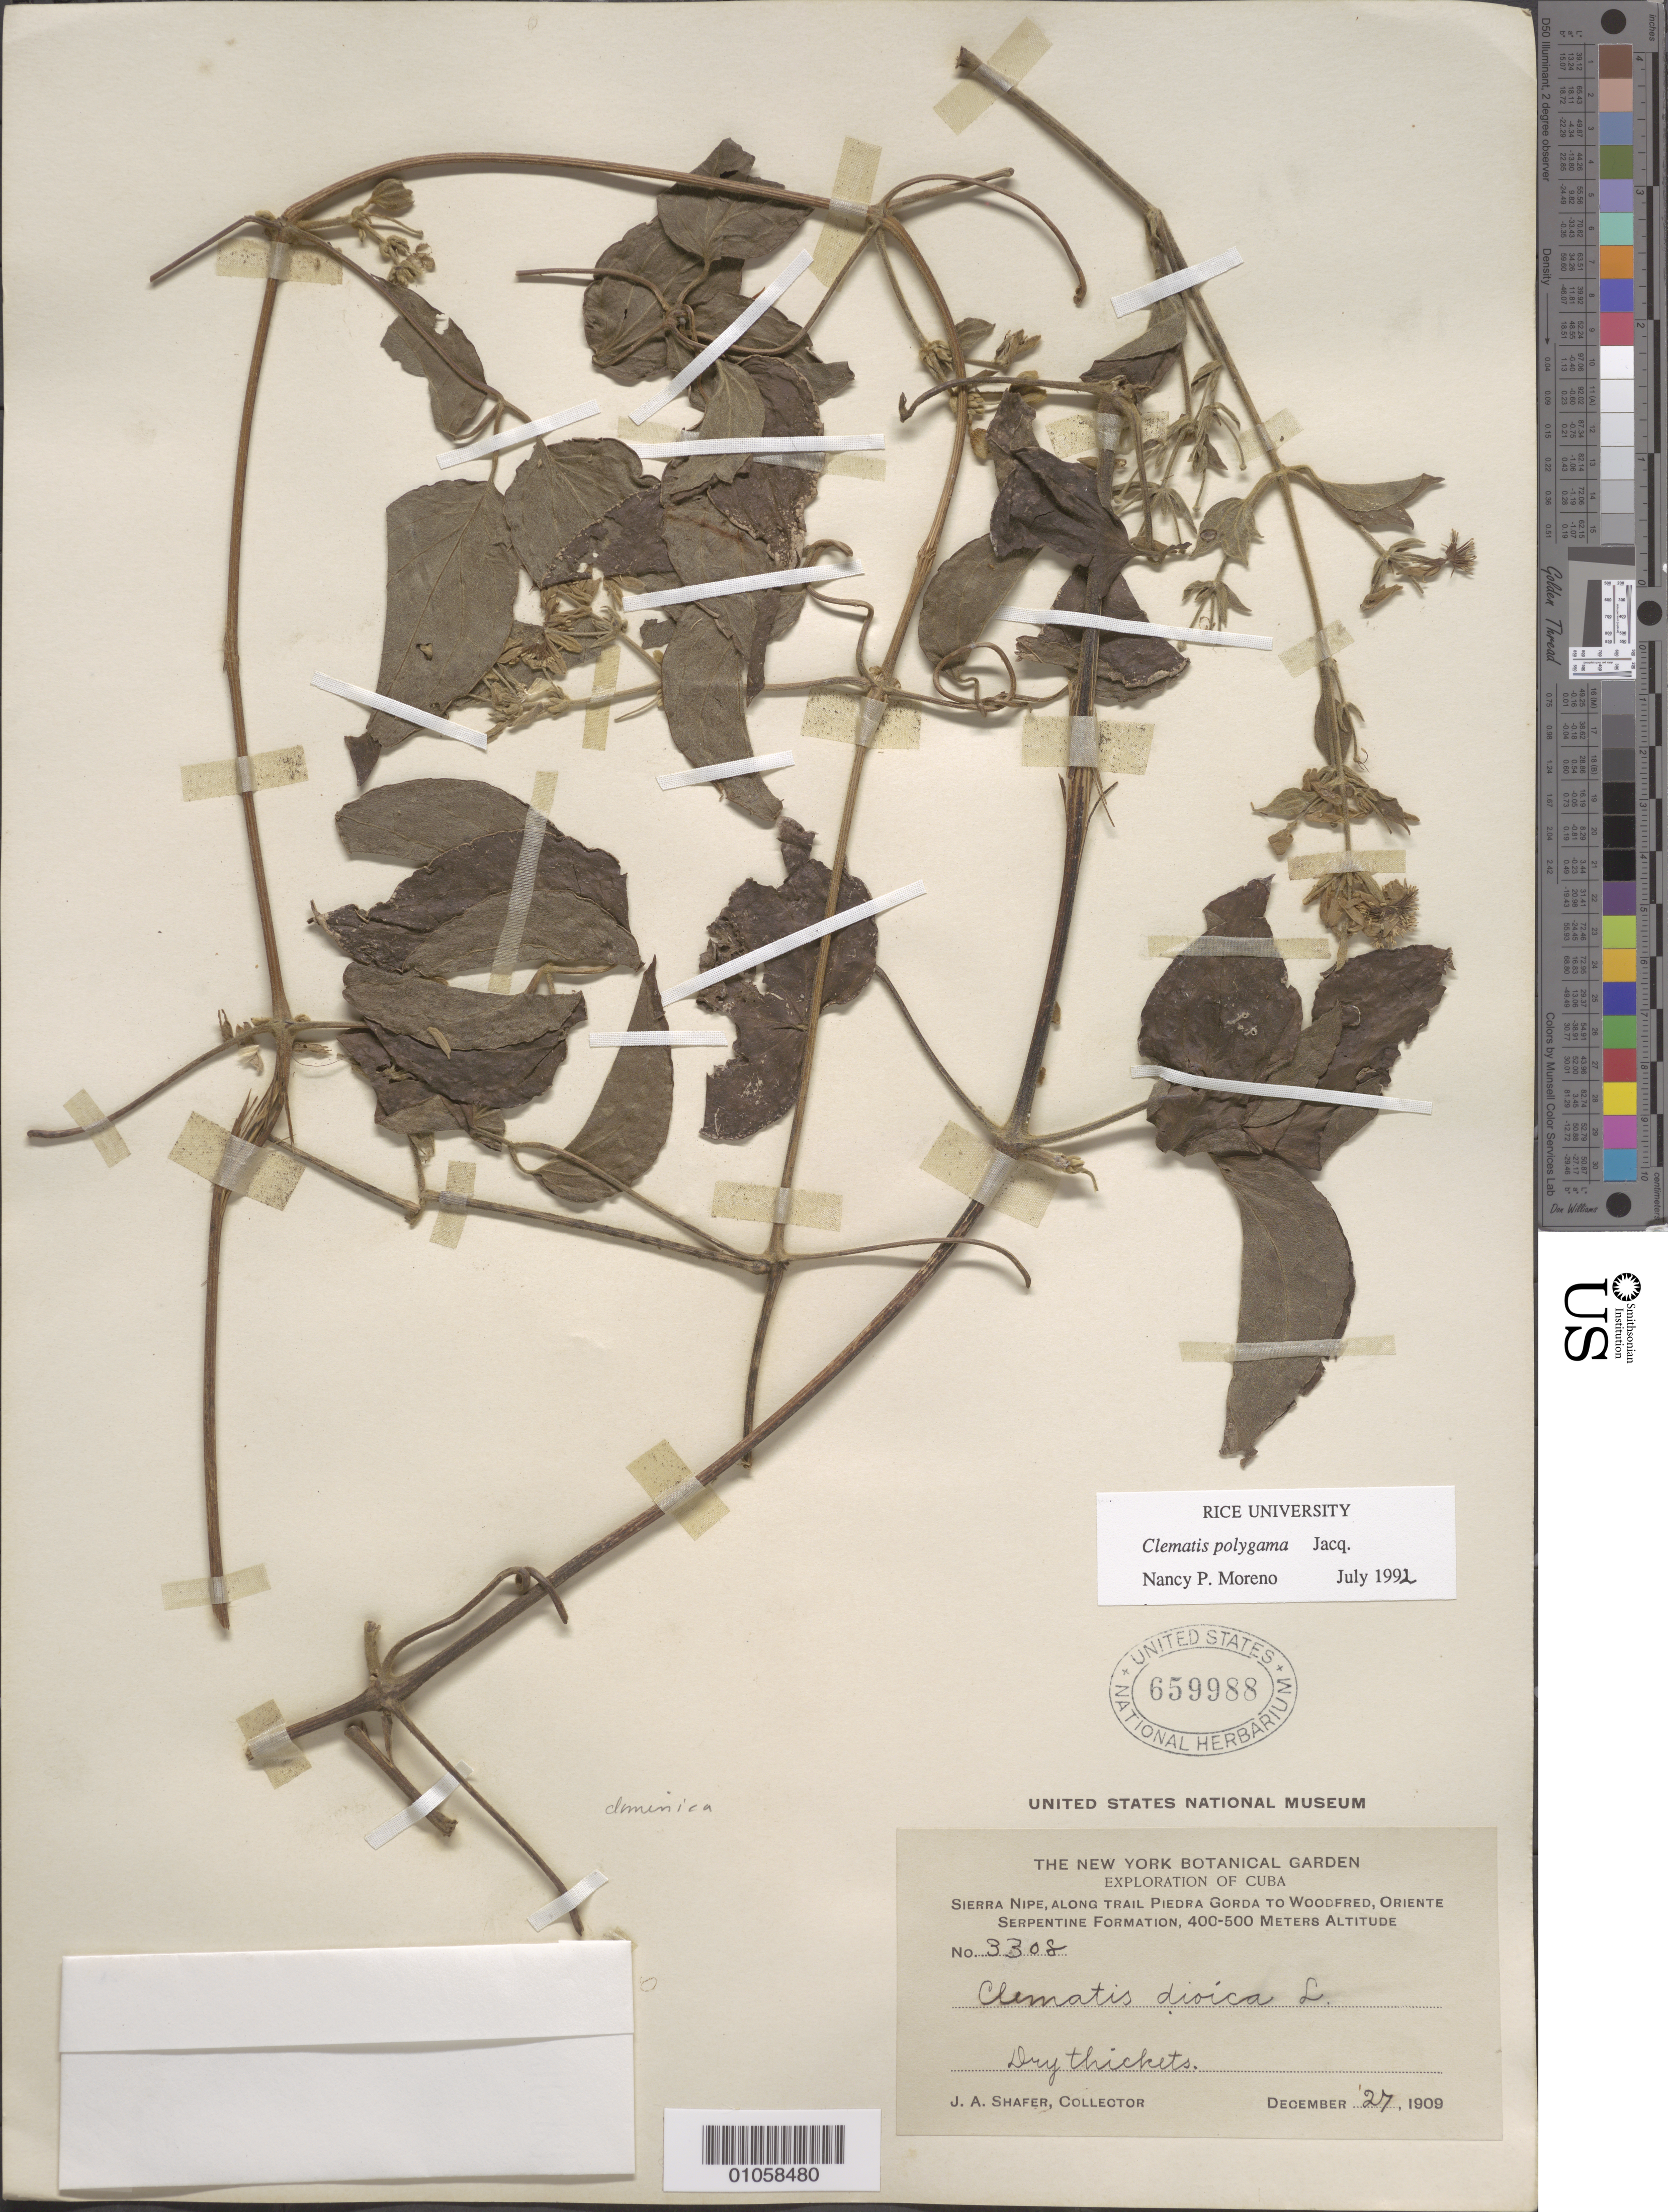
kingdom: Plantae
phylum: Tracheophyta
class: Magnoliopsida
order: Ranunculales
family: Ranunculaceae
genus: Clematis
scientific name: Clematis polygama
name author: Jacq.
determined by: Moreno, N. P.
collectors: J. A. Shafer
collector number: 3308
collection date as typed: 27 Dec 1909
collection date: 1909-12-27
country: Cuba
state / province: Holguín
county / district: Dry forest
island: Cuba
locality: Sierra Nipe, along trail Piedra Gorda to Woodfred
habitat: Serpentine formation, dry thickets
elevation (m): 400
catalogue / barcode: US 659988